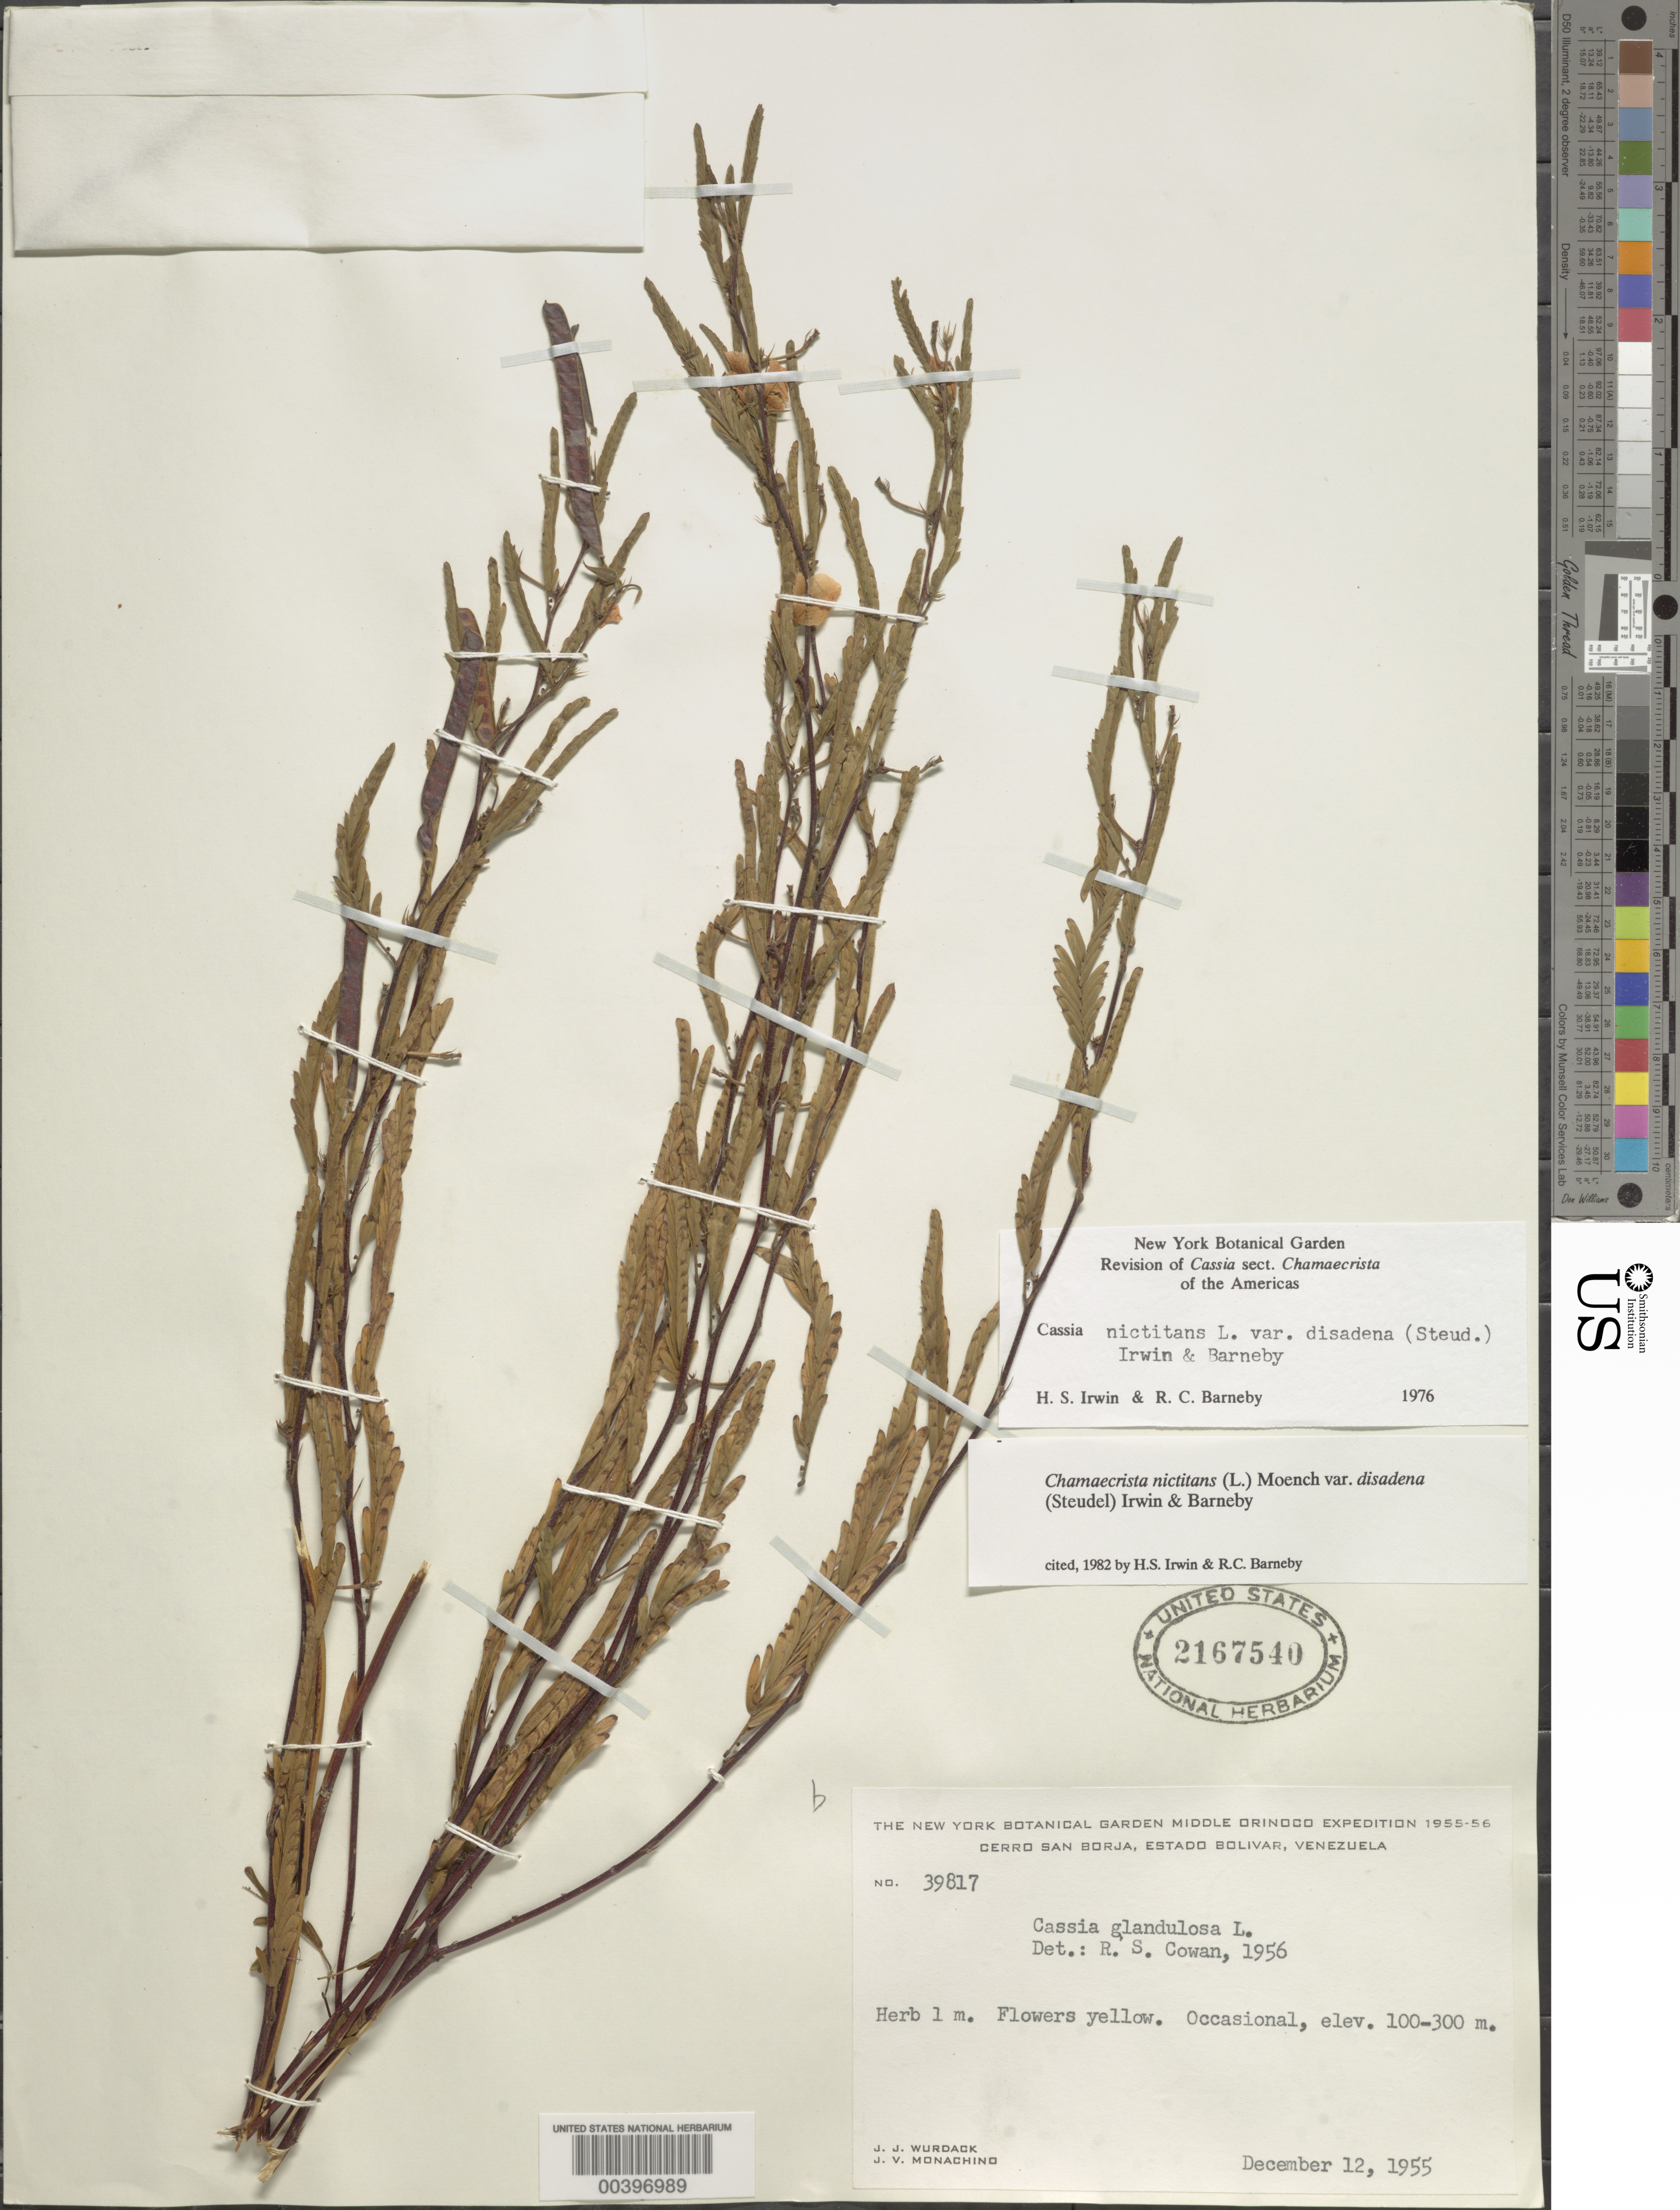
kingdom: Plantae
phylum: Tracheophyta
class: Magnoliopsida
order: Fabales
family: Fabaceae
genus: Chamaecrista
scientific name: Chamaecrista nictitans var. disadena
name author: (Steud.) H.S. Irwin & Barneby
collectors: J. J. Wurdack & J. V. Monachino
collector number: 39817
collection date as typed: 12 Dec 1955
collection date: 1955-12-12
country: Venezuela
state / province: Bolivar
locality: Cerro san borja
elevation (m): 100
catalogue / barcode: US 2167540